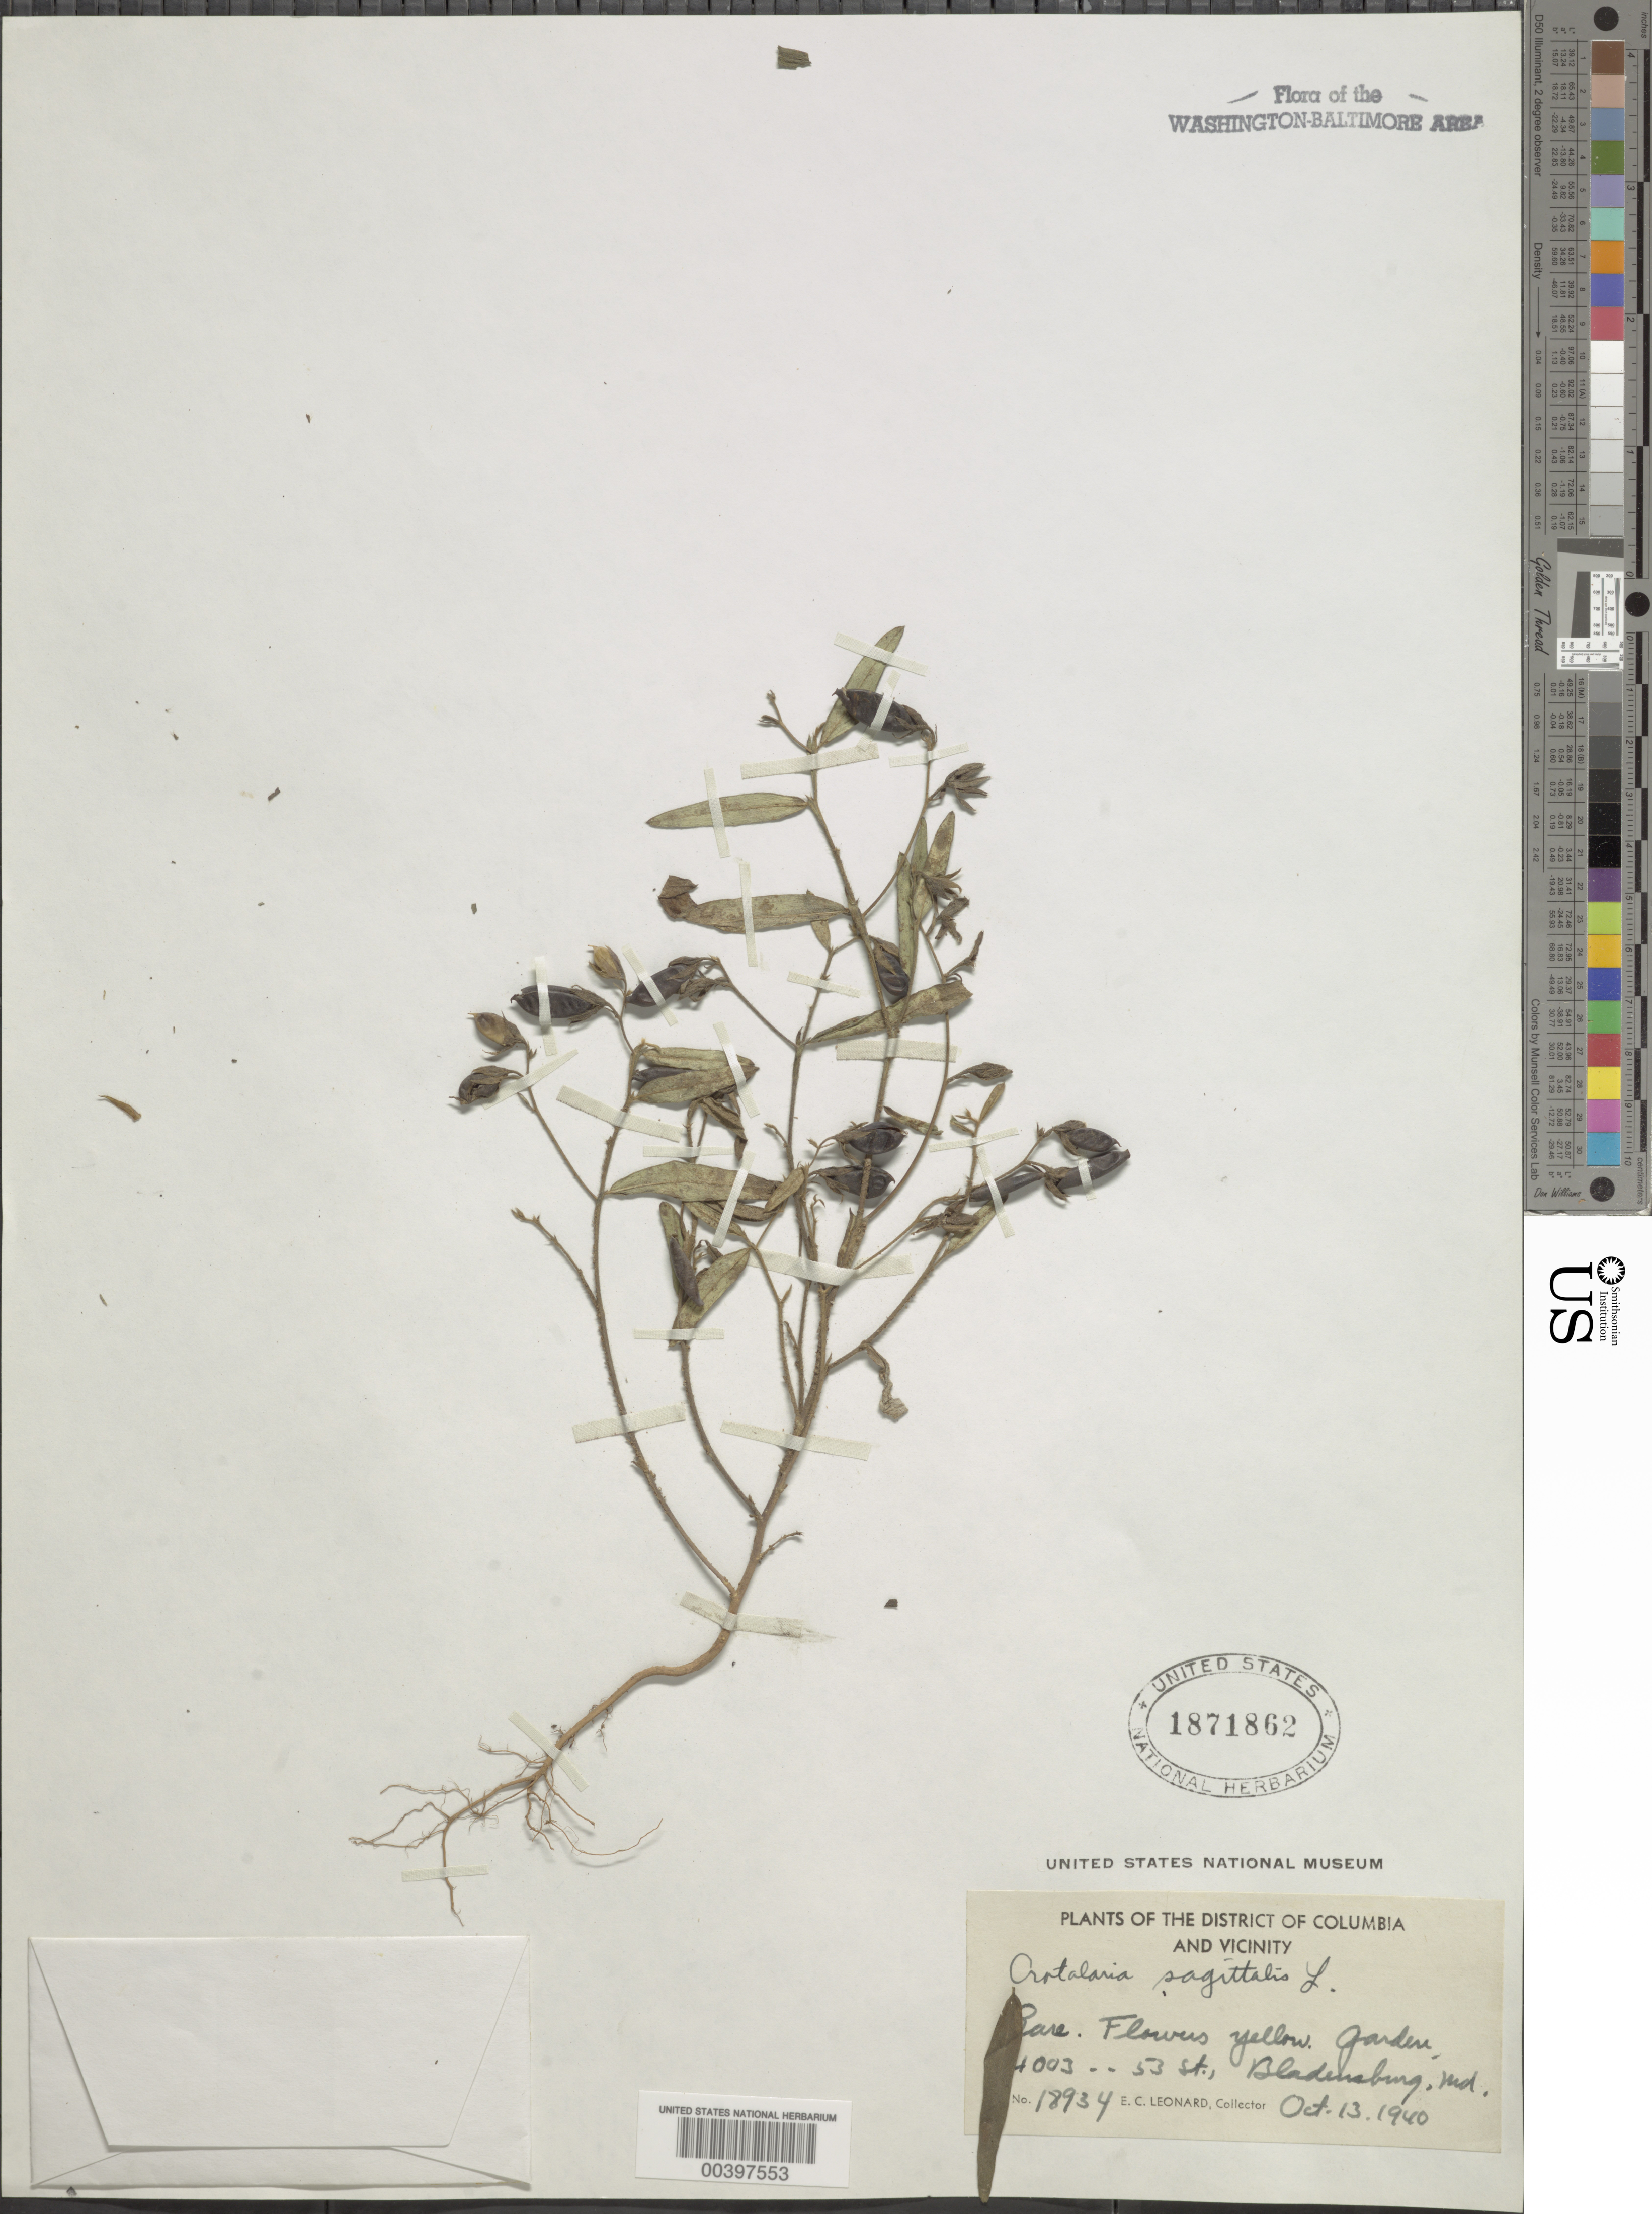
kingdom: Plantae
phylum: Tracheophyta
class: Magnoliopsida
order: Fabales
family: Fabaceae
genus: Crotalaria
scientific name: Crotalaria sagittalis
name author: L.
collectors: E. C. Leonard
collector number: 18934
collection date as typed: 13 Oct 1940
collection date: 1940-10-13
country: United States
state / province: Maryland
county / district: Prince George's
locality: Bladensburg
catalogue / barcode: US 1871862